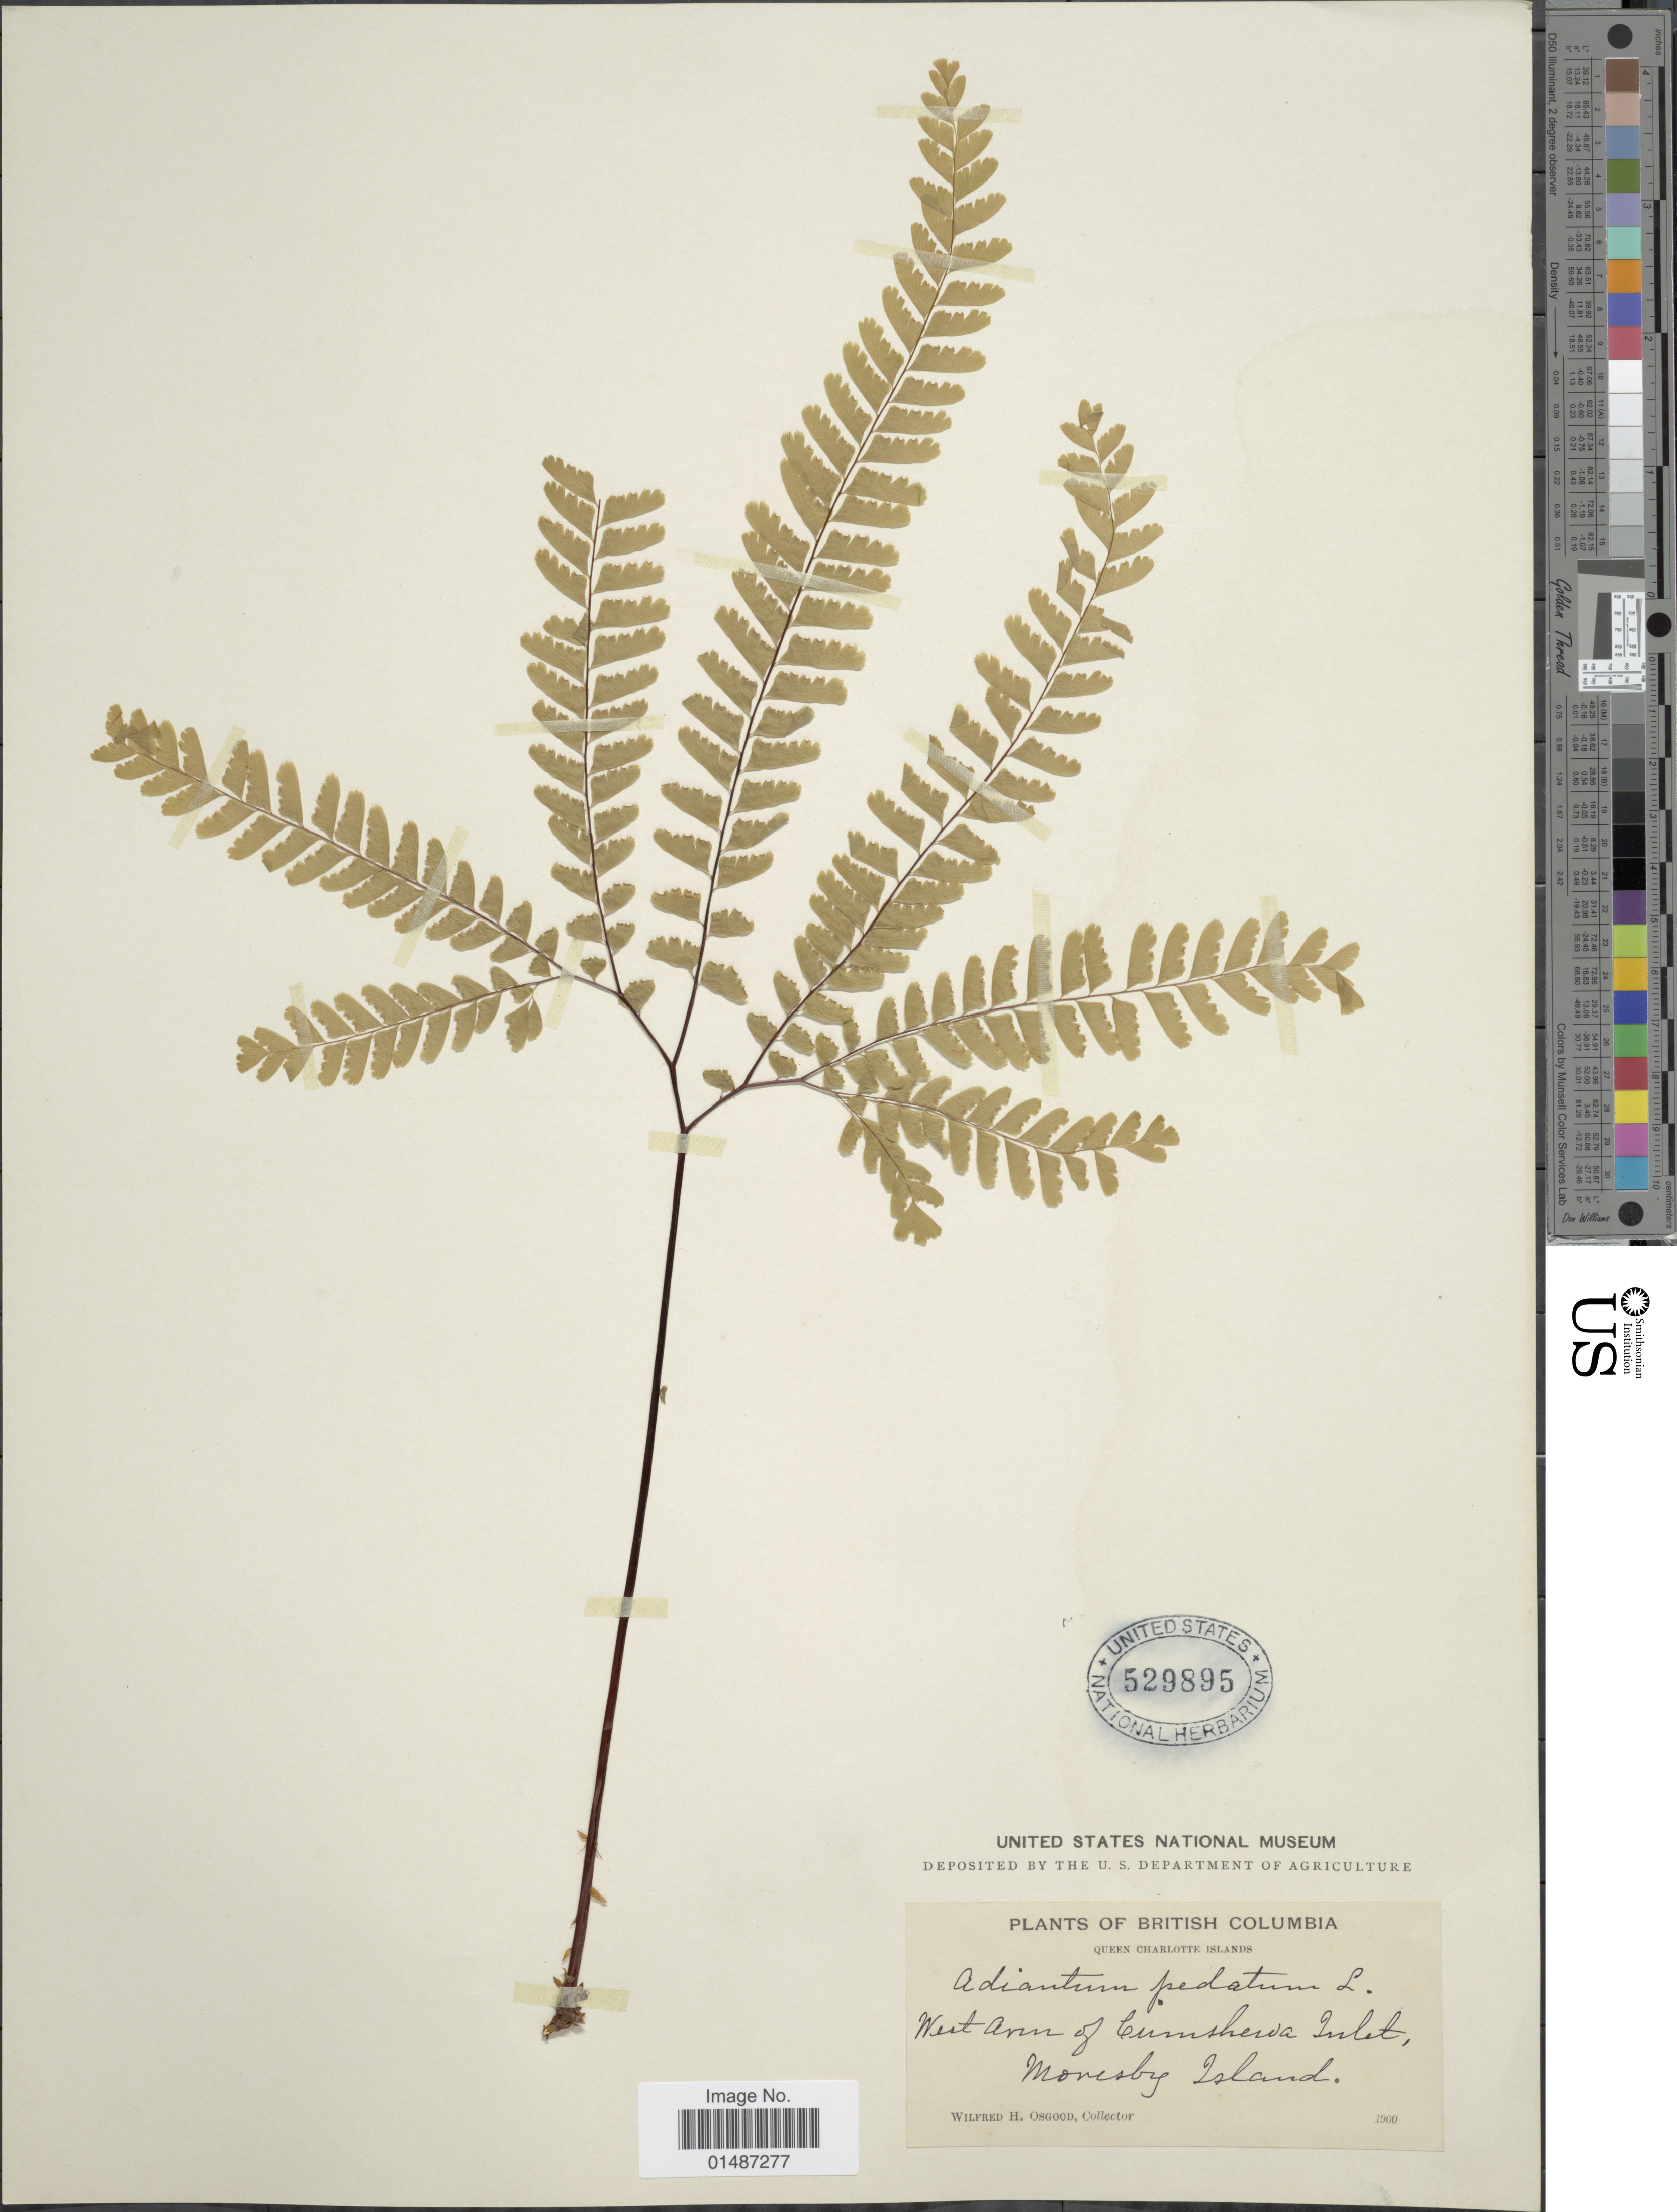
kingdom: Plantae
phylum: Tracheophyta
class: Polypodiopsida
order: Polypodiales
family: Pteridaceae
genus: Adiantum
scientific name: Adiantum pedatum subsp. aleuticum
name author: (Rupr.) Calder & Roy L. Taylor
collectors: W. Osgood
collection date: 1900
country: Canada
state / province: British Columbia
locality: Queen Charlotte Islands. West Arm of Cumshewa Inlet, Moresby Island.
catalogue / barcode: US 529895